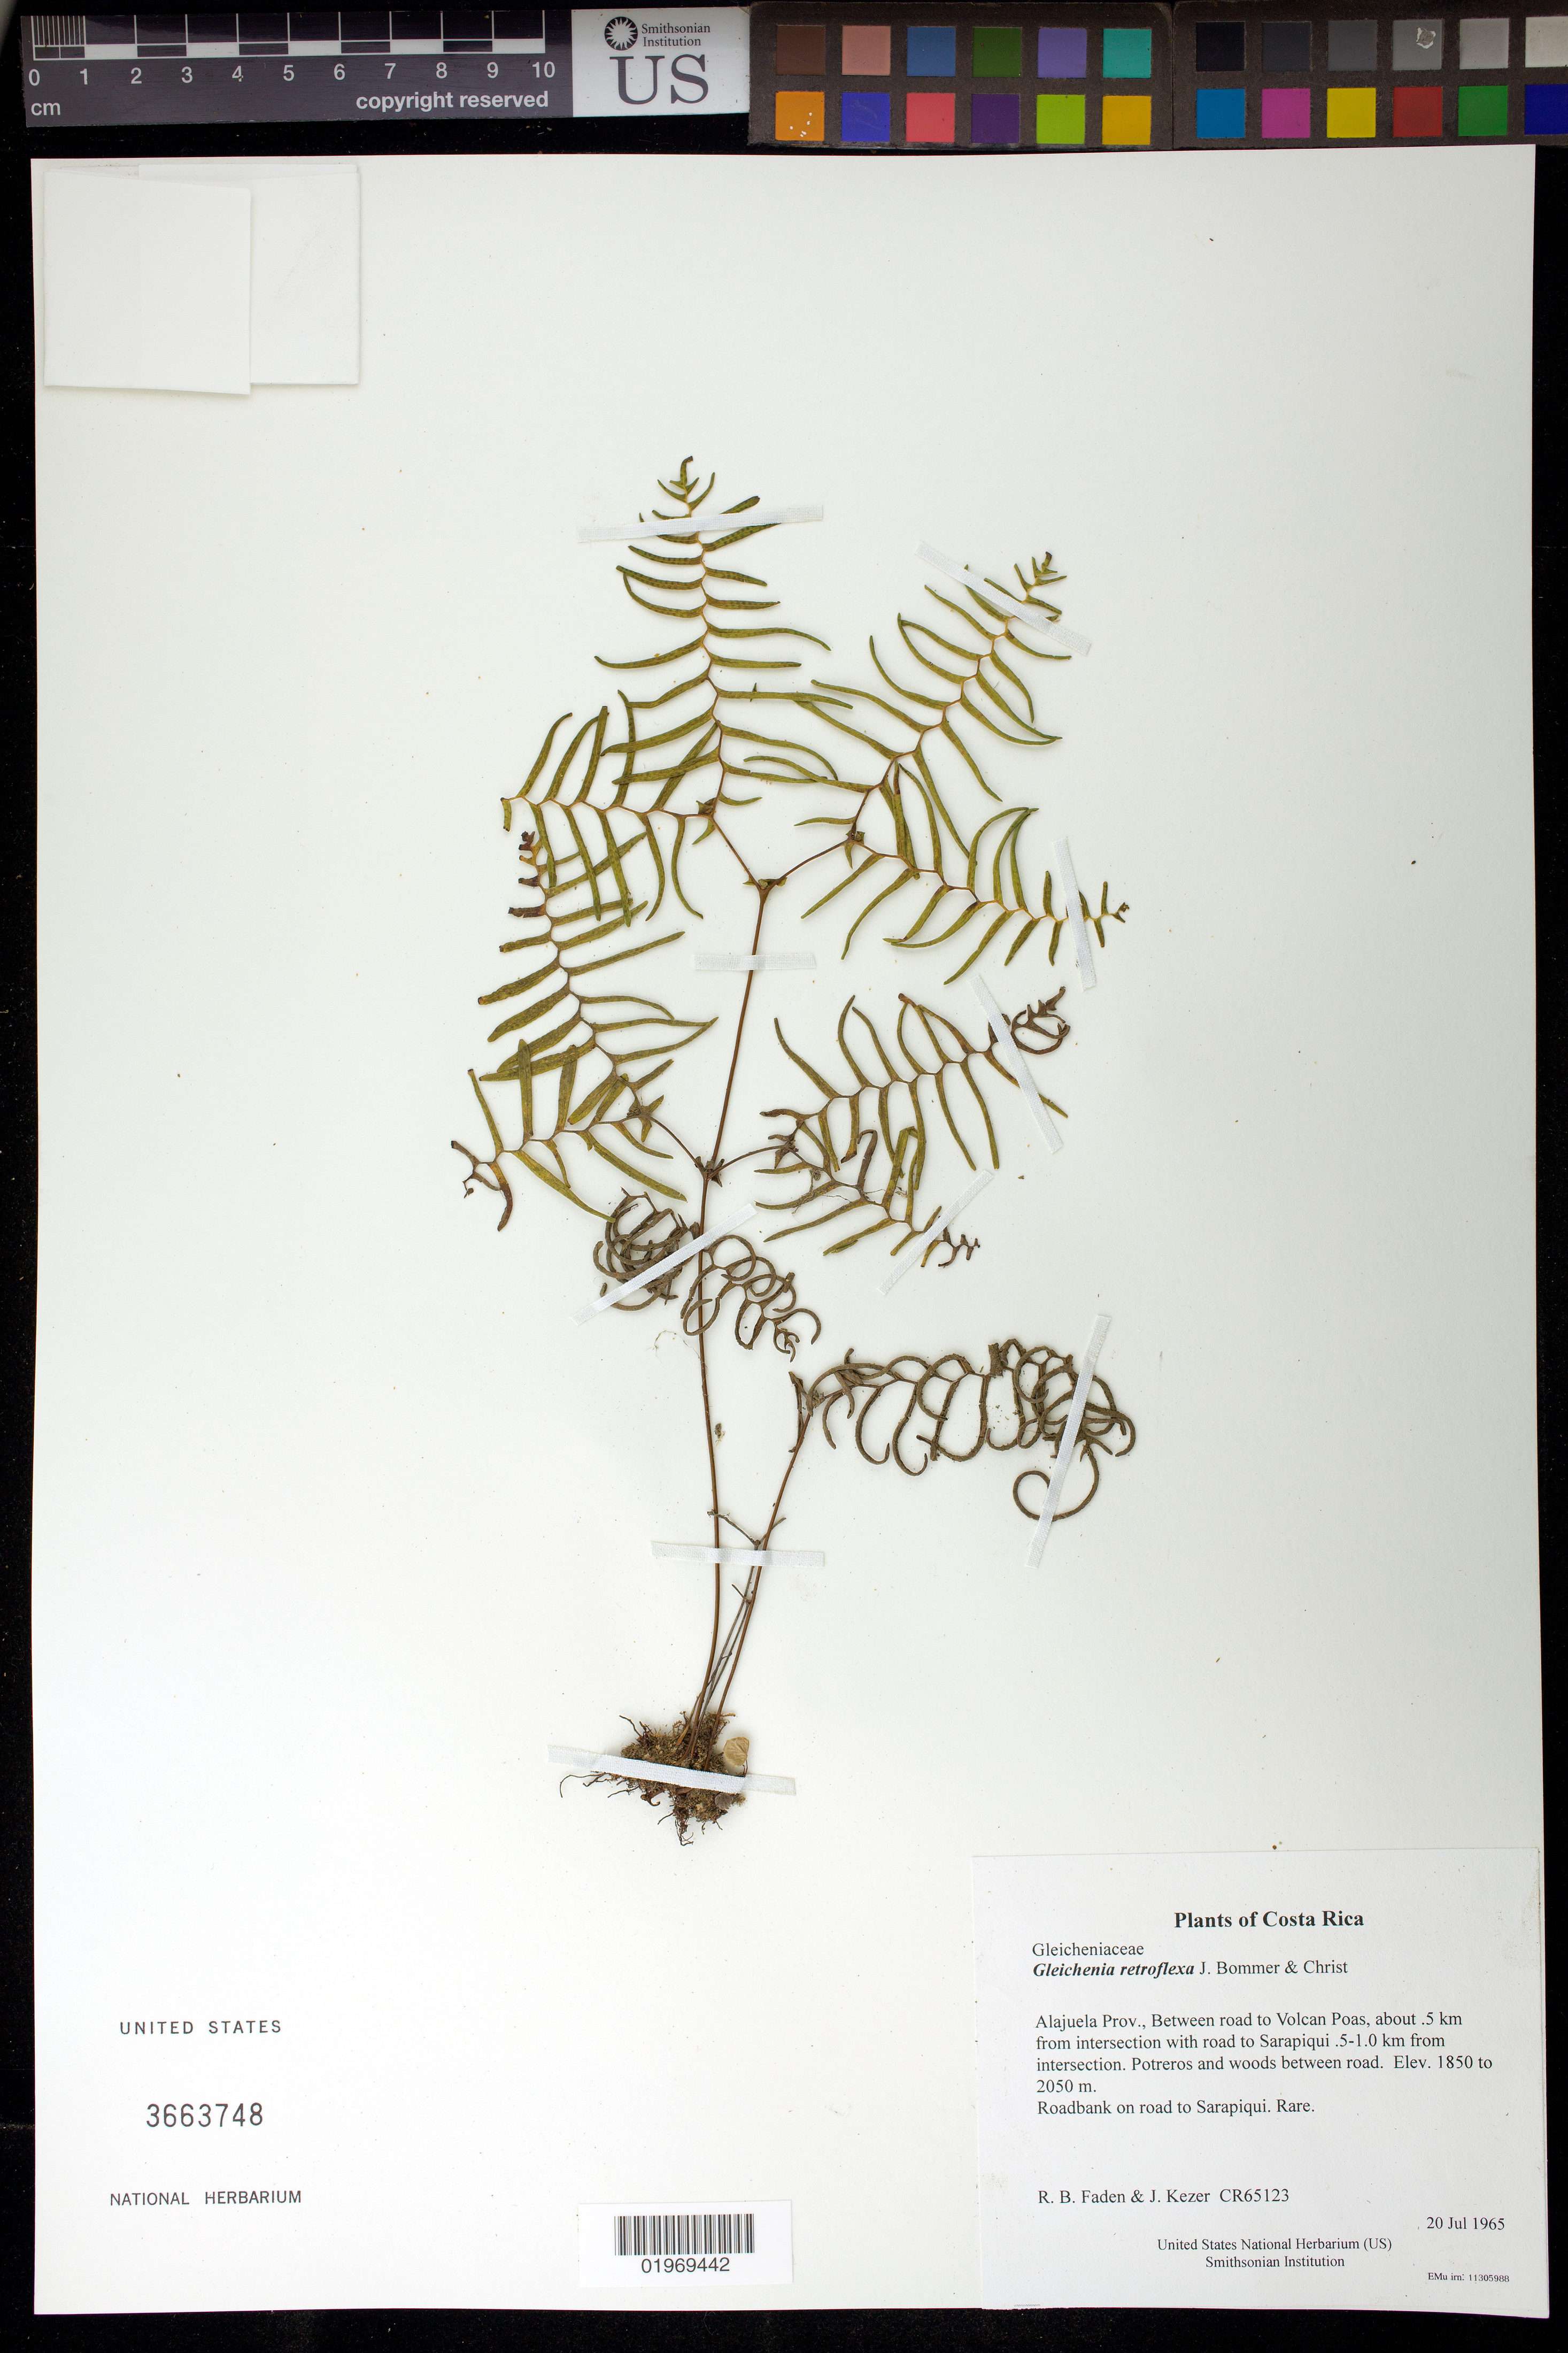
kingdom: Plantae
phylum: Tracheophyta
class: Polypodiopsida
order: Gleicheniales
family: Gleicheniaceae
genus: Gleichenia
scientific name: Gleichenia retroflexa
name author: J. Bommer & Christ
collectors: R. B. Faden & J. Kezer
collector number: CR65123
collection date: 1965-07-20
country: Costa Rica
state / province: Alajuela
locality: Between road to Volcan Poas, about .5 km from intersection with road to Sarapiqui .5-1.0 km from intersection. Potreros and woods between road.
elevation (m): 1850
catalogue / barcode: US 3663748